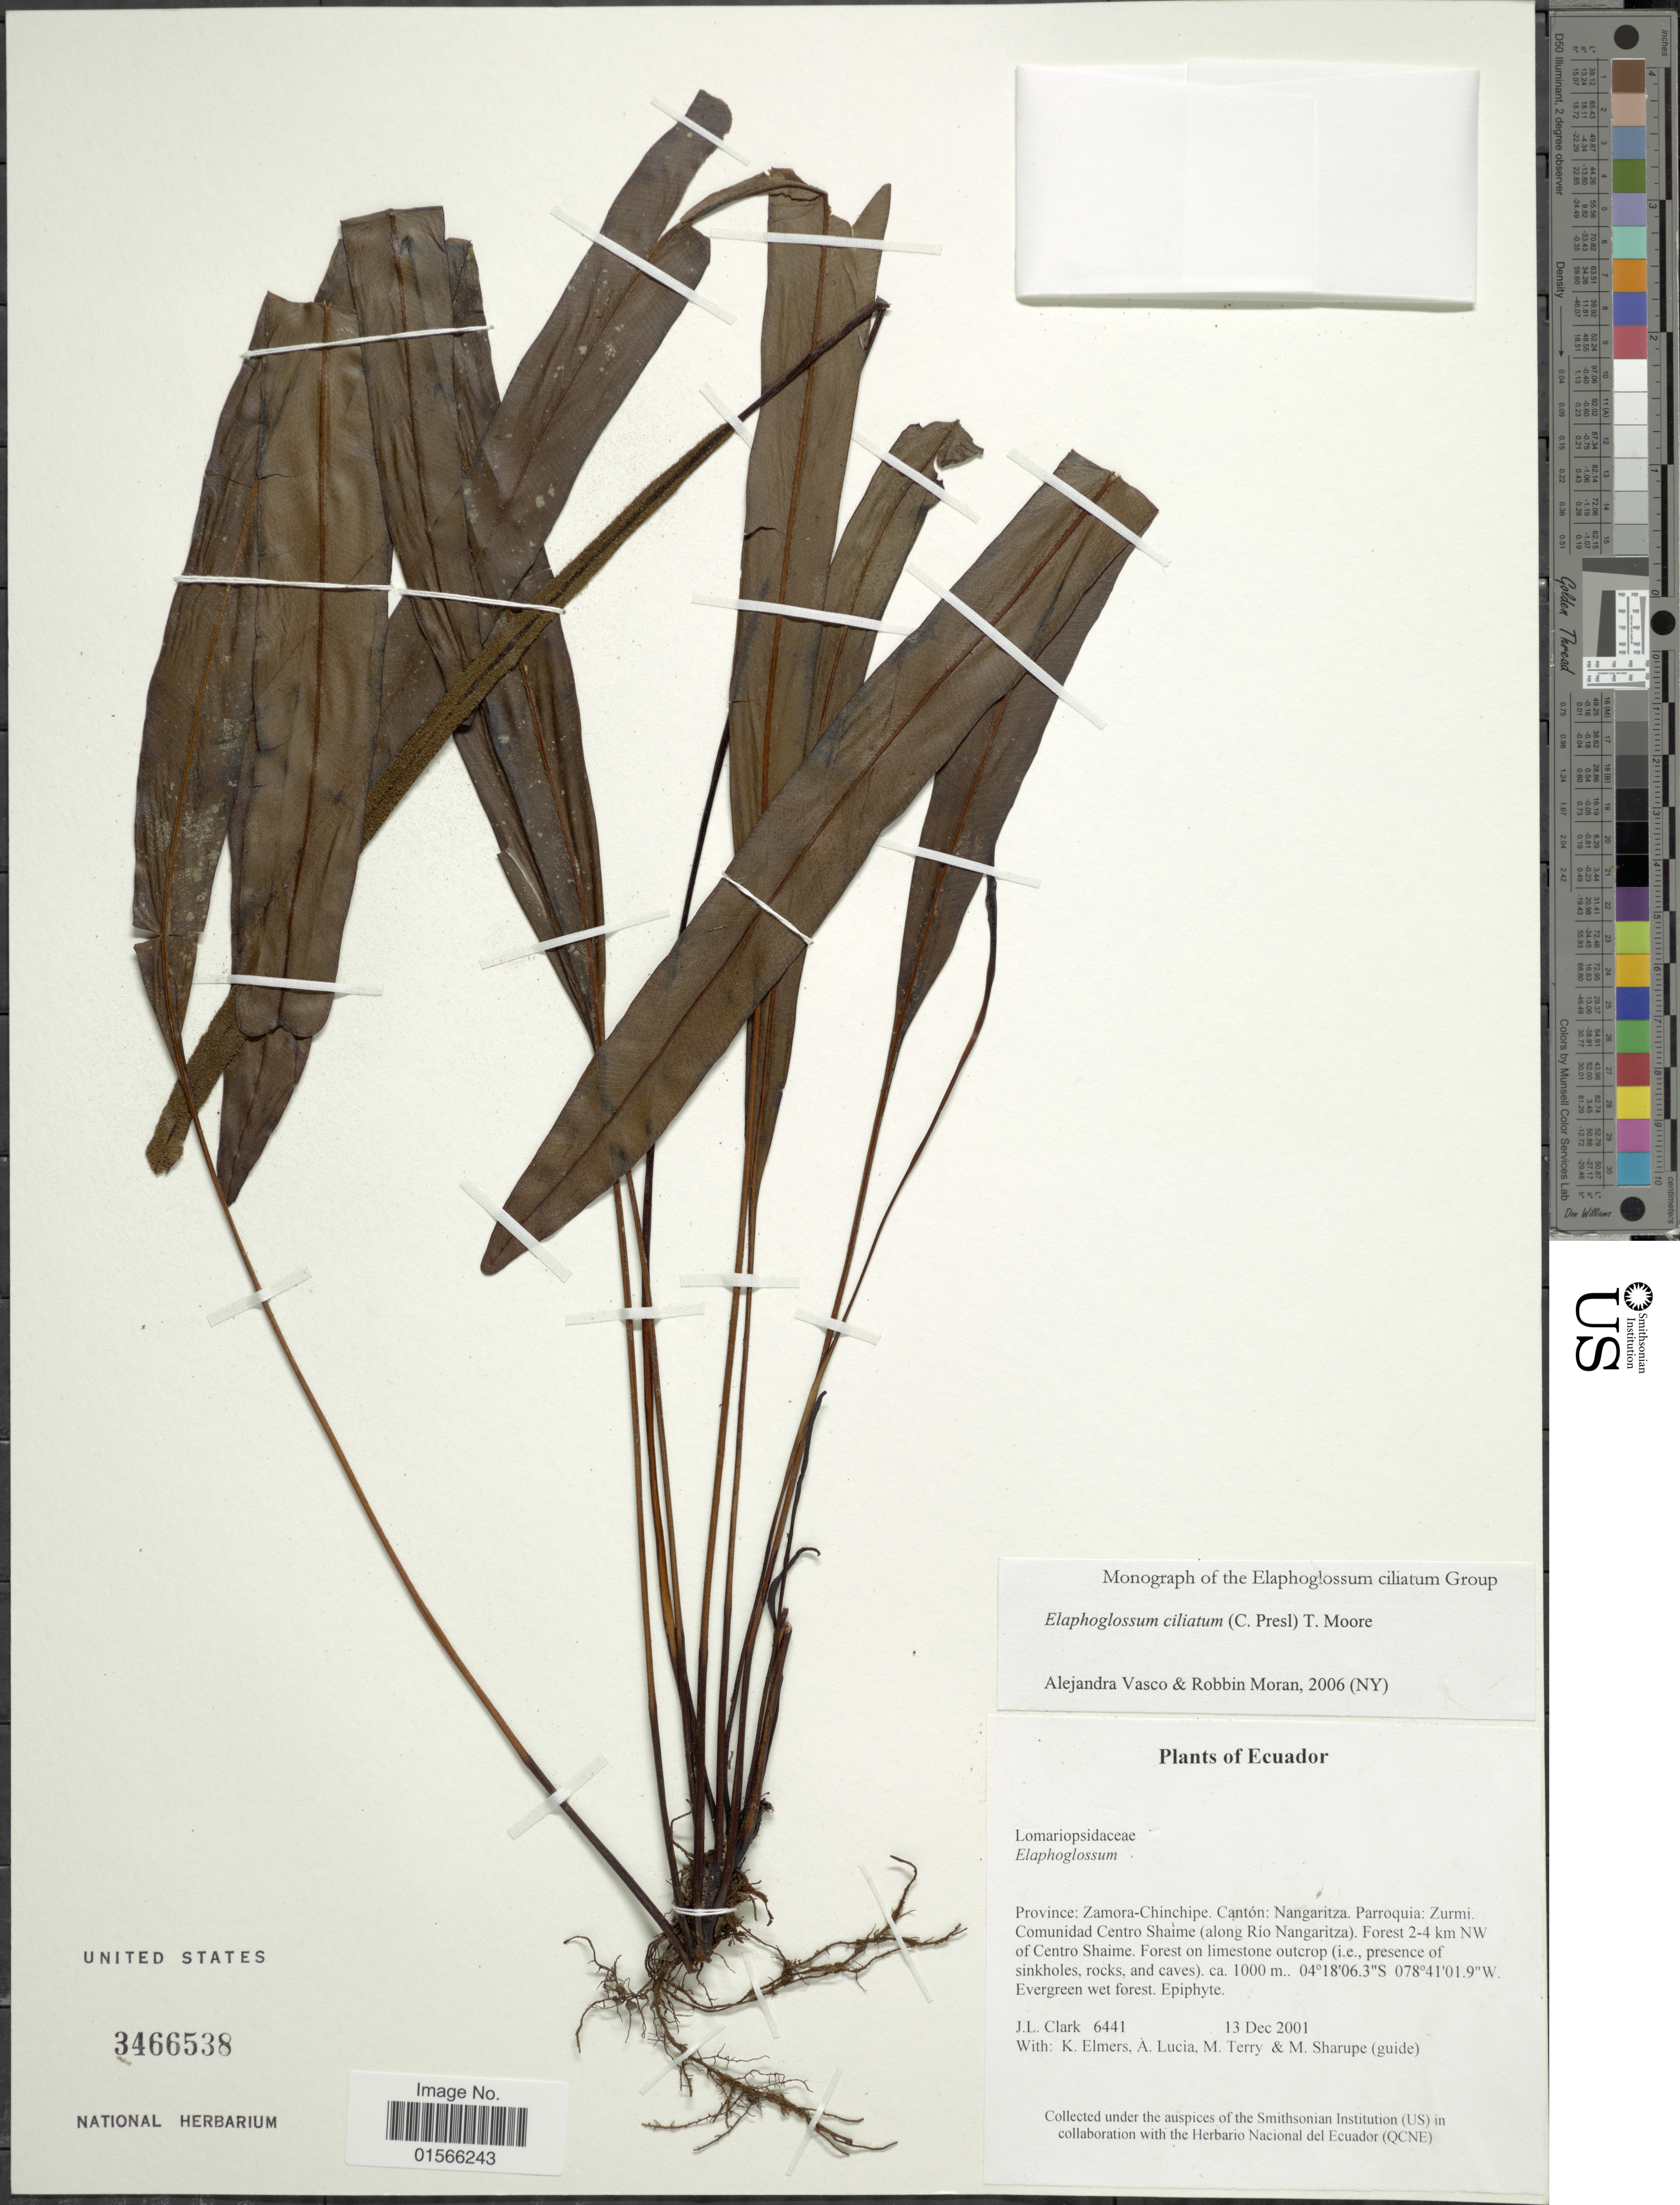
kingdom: Plantae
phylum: Tracheophyta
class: Polypodiopsida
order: Polypodiales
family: Dryopteridaceae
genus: Elaphoglossum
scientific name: Elaphoglossum ciliatum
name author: (C. Presl) T. Moore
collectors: J. L. Clark, K. Elmers, A. Lucia, M. Terry & M. Sharupe (guide)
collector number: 6441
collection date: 2001-12-13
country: Ecuador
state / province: Zamora-Chinchipe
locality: Cantón: Nangaritza Parroquia: Zurmi. Comunidad centro Shaime (along Rio nangaritza). Forest 2-4 km NW of Centro Shaime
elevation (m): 1000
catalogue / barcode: US 3466538